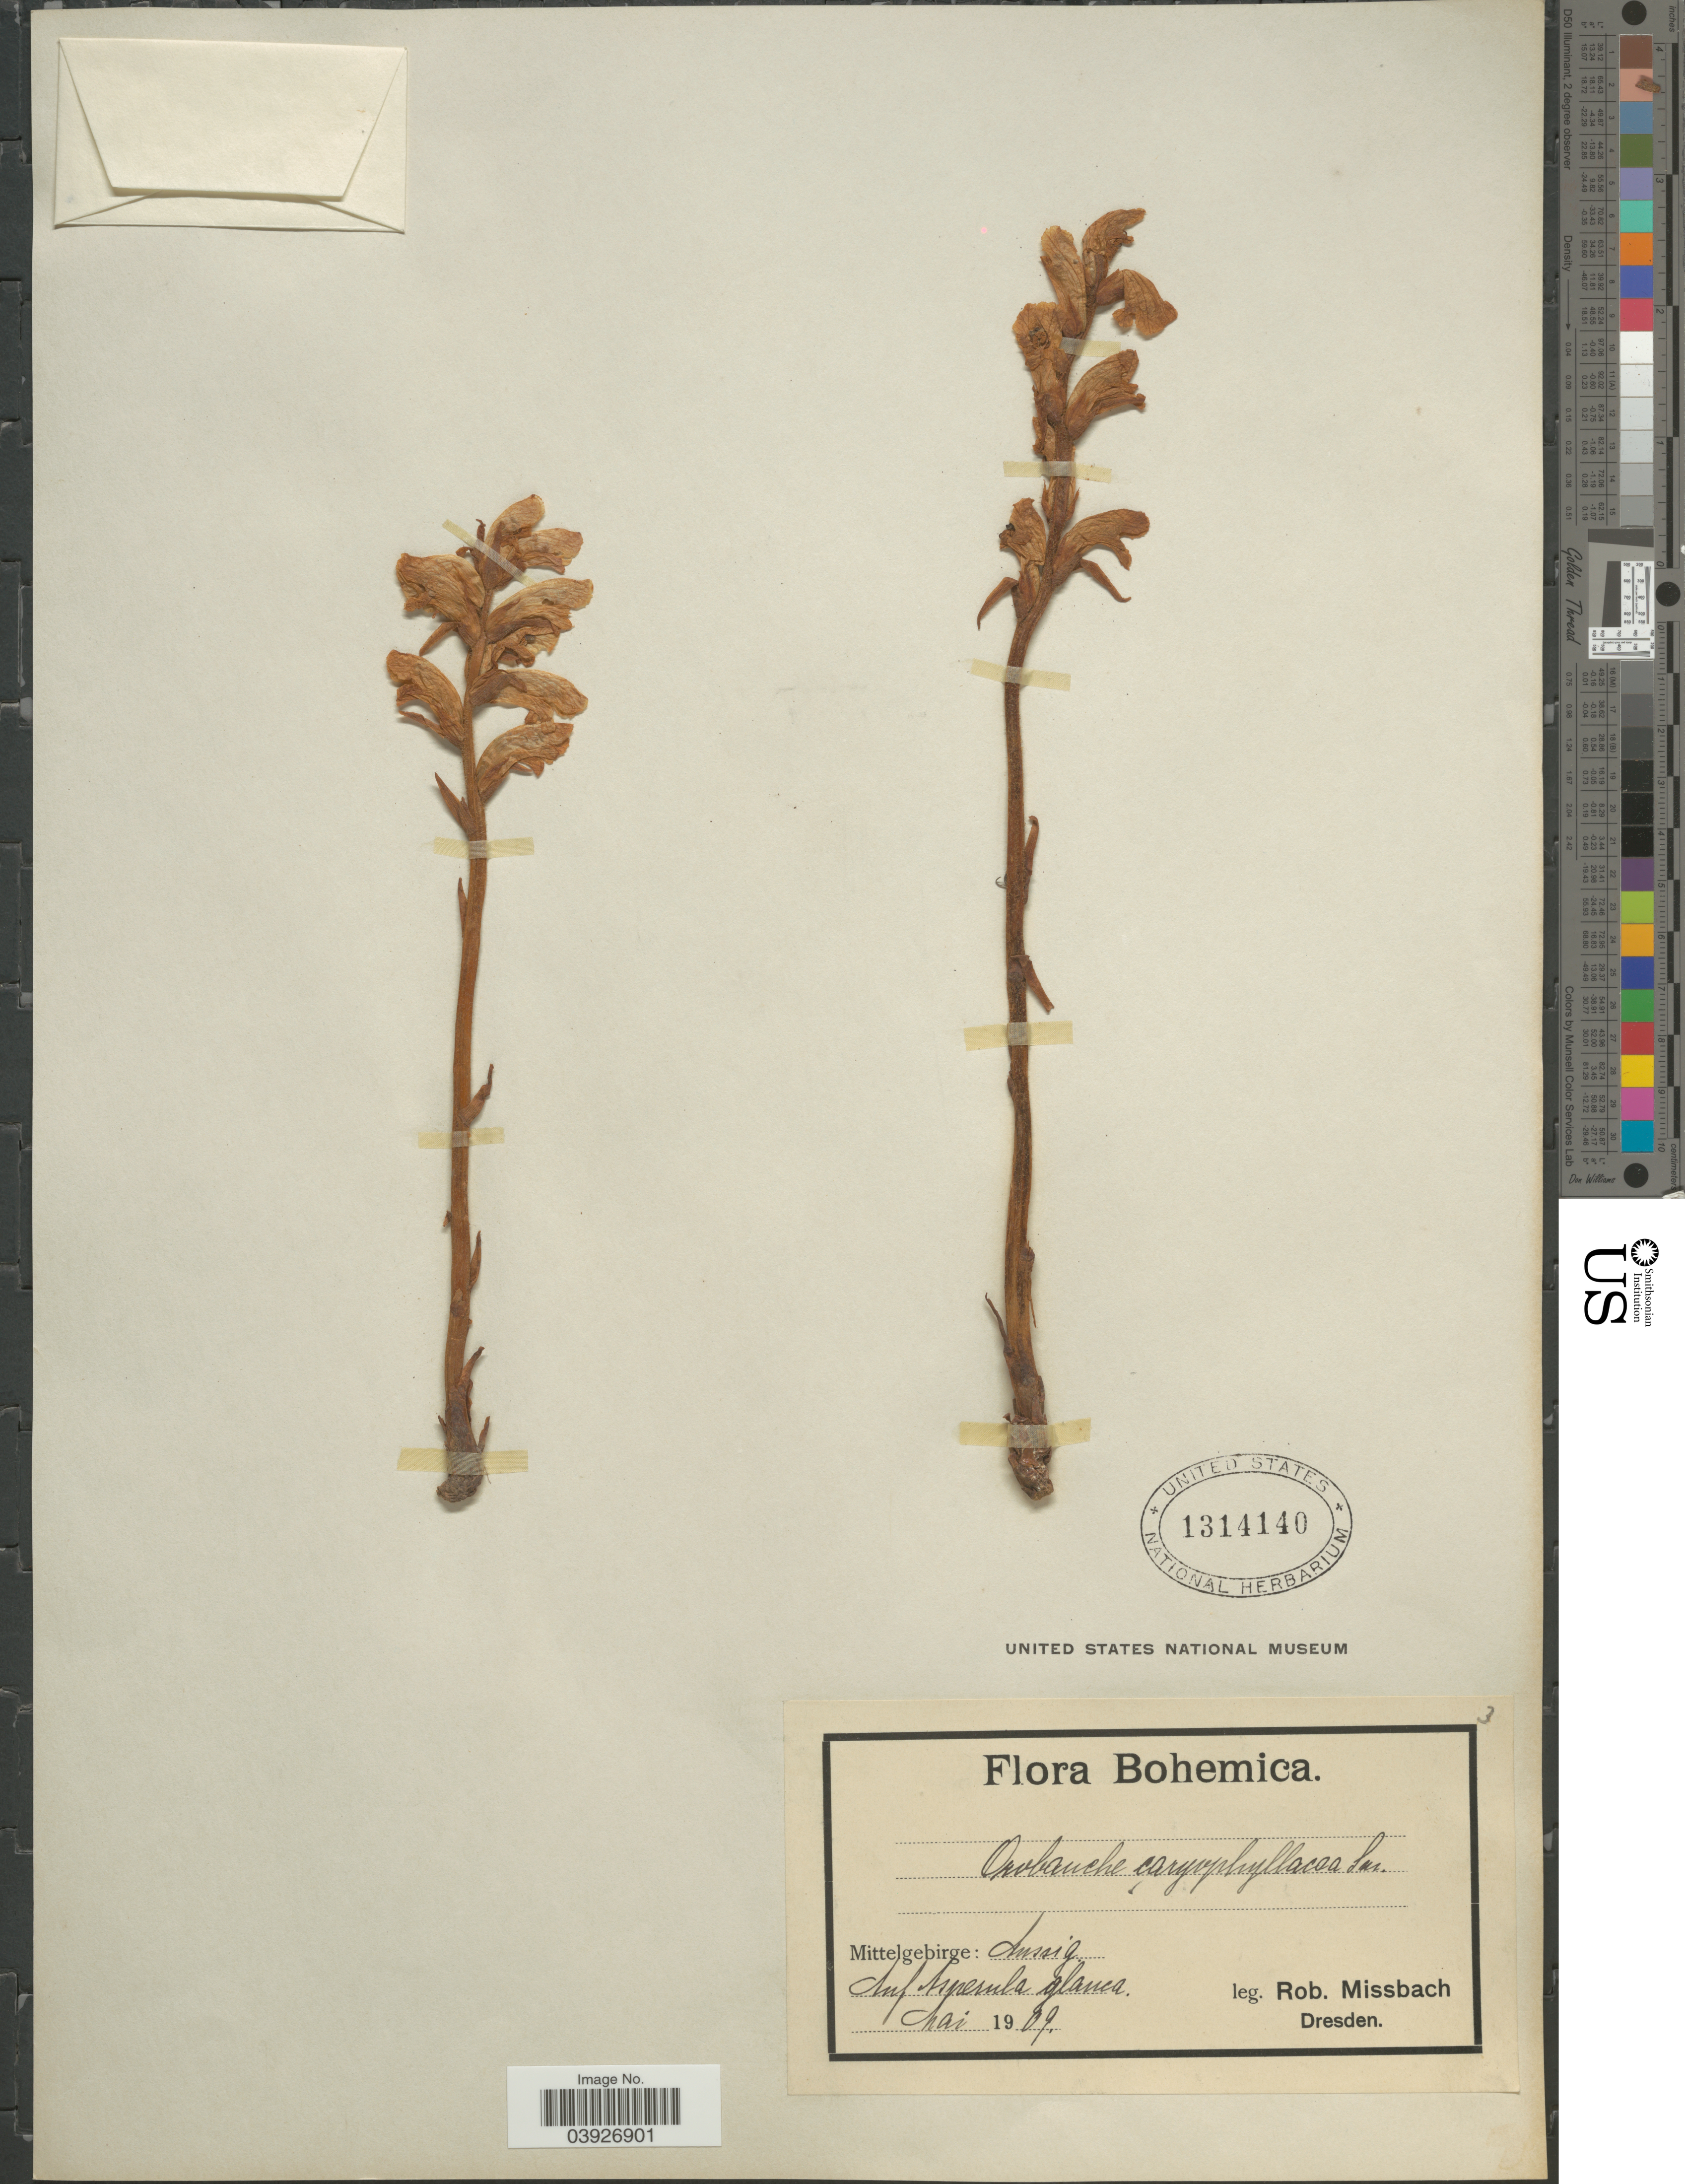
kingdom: Plantae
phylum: Tracheophyta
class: Magnoliopsida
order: Lamiales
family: Orobanchaceae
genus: Orobanche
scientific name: Orobanche caryophyllacea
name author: Sm.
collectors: R. Missbach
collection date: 1909-05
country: Czechia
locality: Bohemica. Mittelgebirge: Aussig.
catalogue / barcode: US 1314140